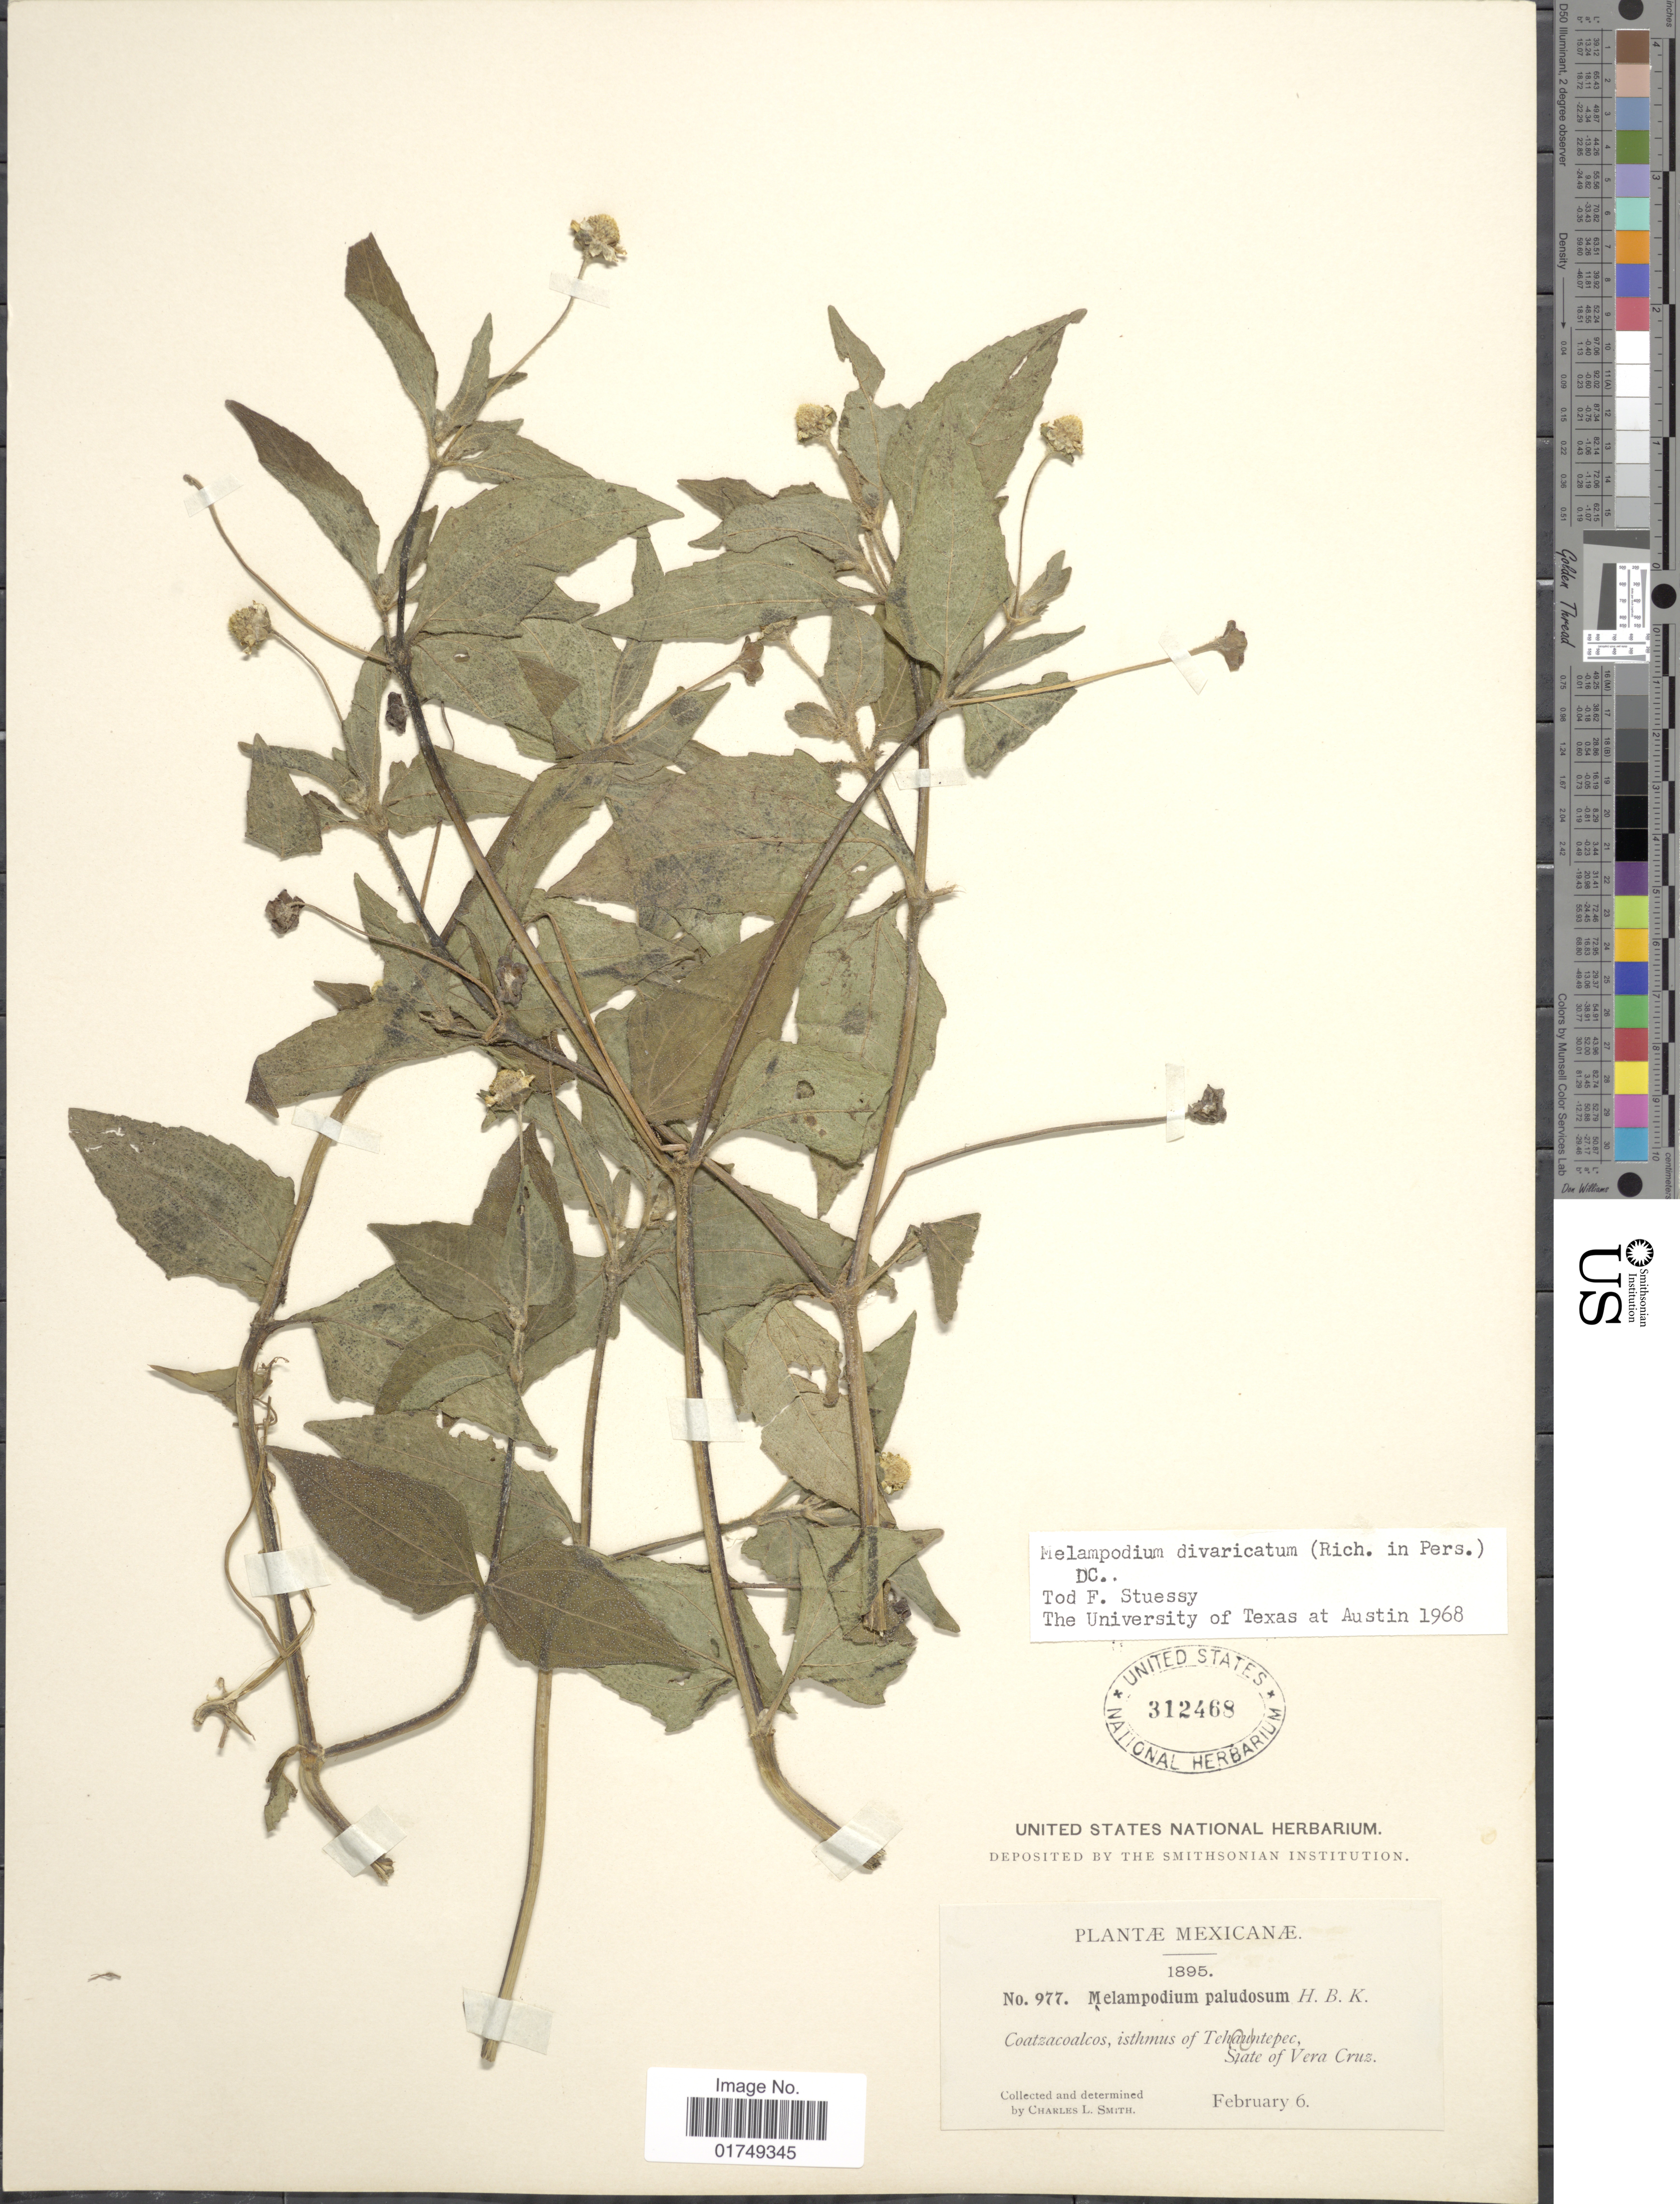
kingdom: Plantae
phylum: Tracheophyta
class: Magnoliopsida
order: Asterales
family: Asteraceae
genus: Melampodium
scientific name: Melampodium divaricatum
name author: (Rich.) DC.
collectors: C. L. Smith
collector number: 977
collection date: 1895-02-06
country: Mexico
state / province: Veracruz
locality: Coatzacoalcos, State of Vera Cruz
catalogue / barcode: US 312468